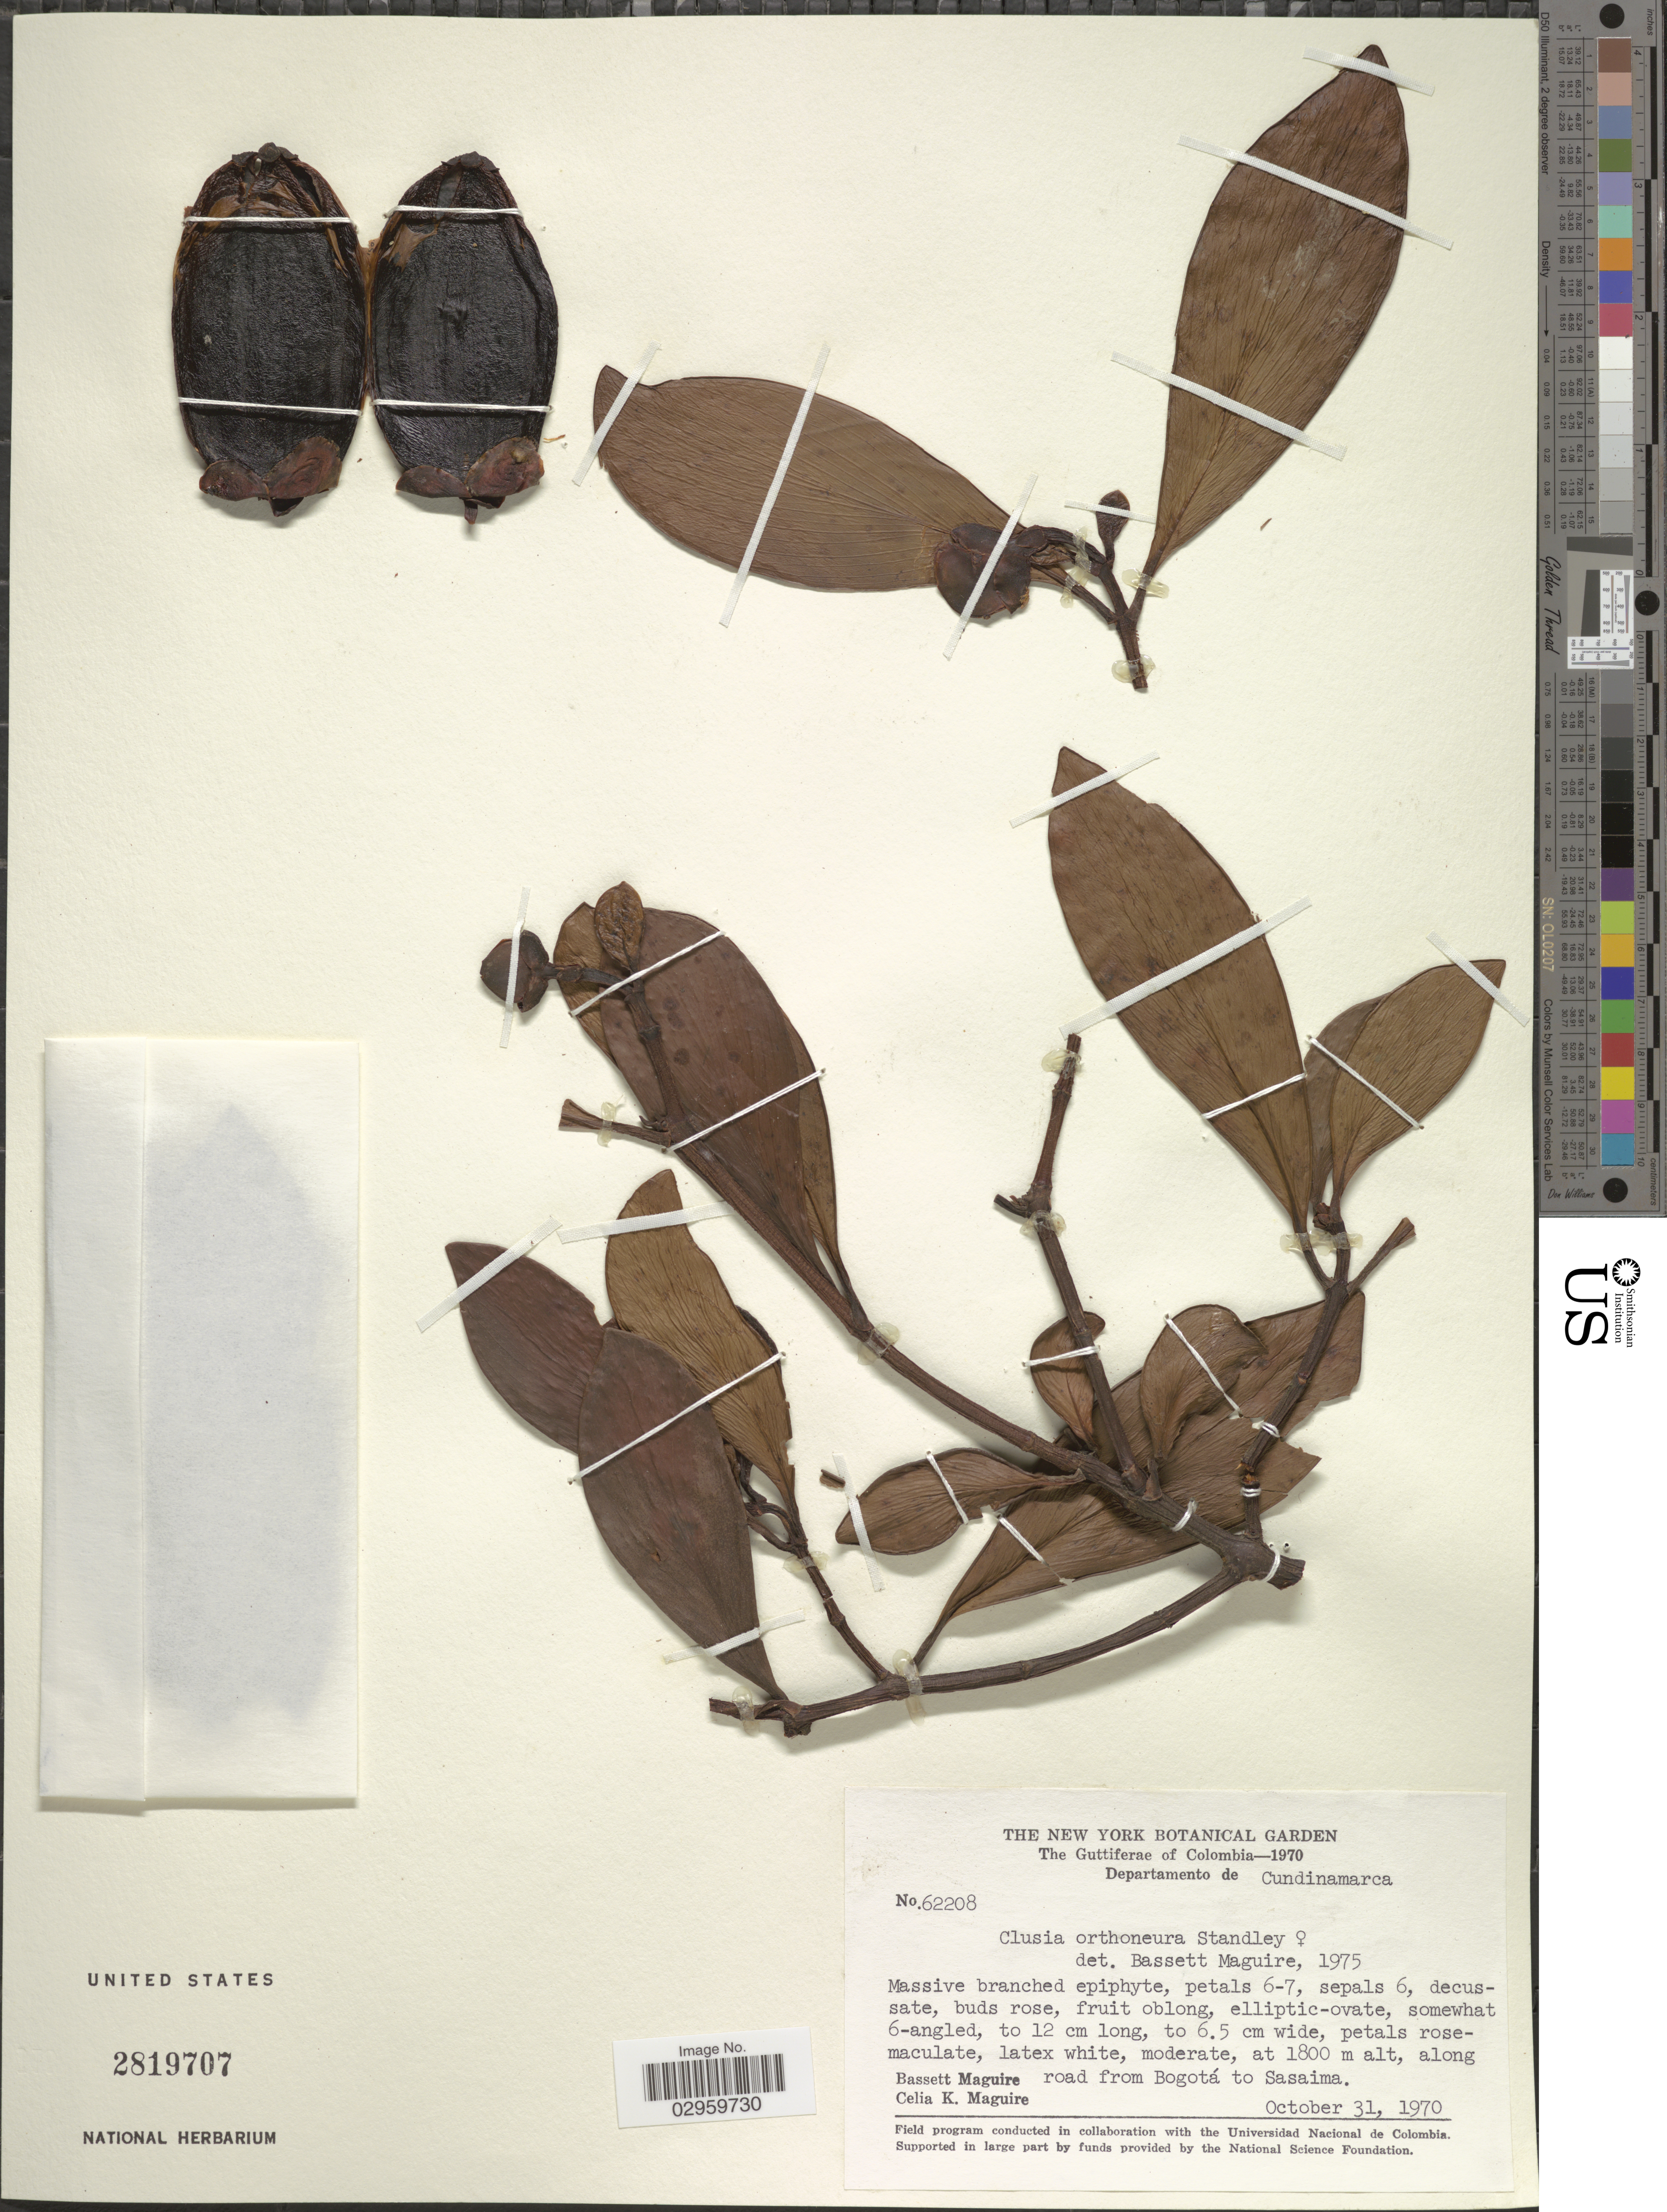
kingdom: Plantae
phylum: Tracheophyta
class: Magnoliopsida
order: Malpighiales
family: Clusiaceae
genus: Clusia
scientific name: Clusia orthoneura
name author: Standl.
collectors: B. Maguire & C. K. Maguire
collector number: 62208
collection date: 1970-10-31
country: Colombia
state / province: Cundinamarca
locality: The Guttiferae of Colombia [unsure placement] Departamento de Cundinamarca. Along road from Bogotá to Sasaima.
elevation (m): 1800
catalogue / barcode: US 2819707